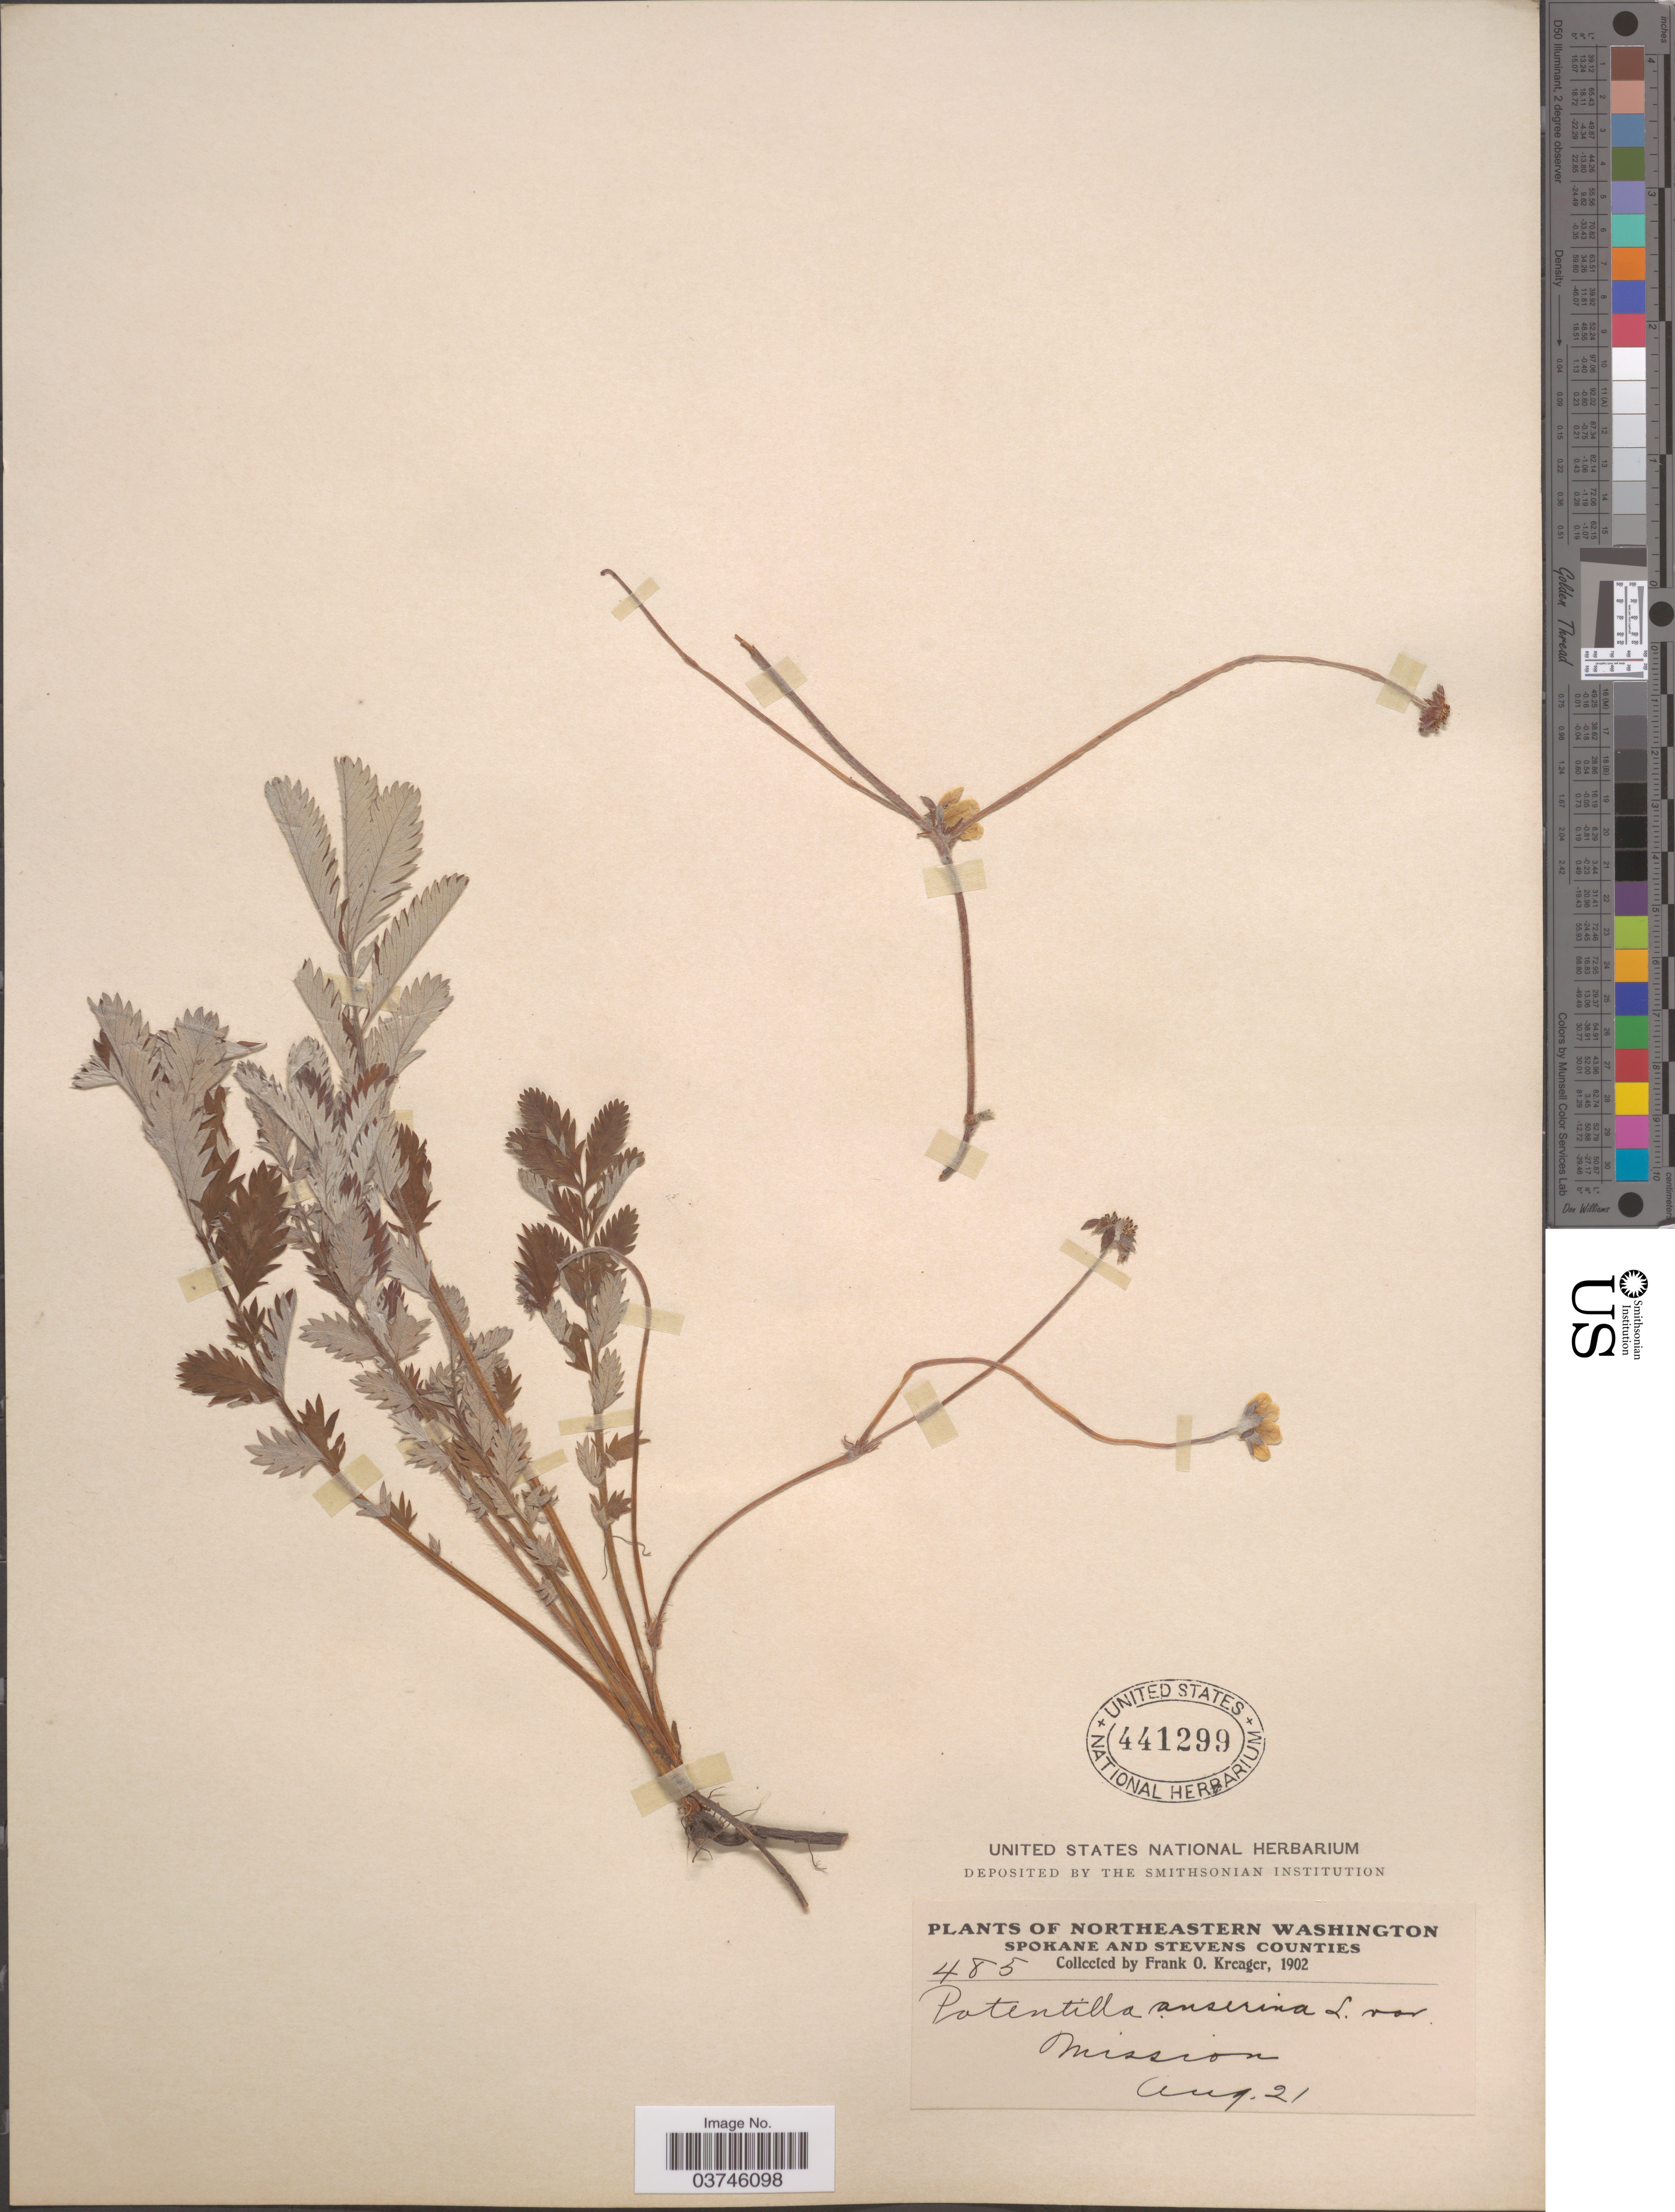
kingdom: Plantae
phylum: Tracheophyta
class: Magnoliopsida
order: Rosales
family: Rosaceae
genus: Argentina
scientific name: Argentina anserina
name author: (L.) Rydb.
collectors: F. Kreager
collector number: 485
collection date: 1902-08-21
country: United States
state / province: Washington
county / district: Spokane / Stevens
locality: Northeastern Washington. Spokane and Stevens Counties. Mission.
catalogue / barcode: US 441299